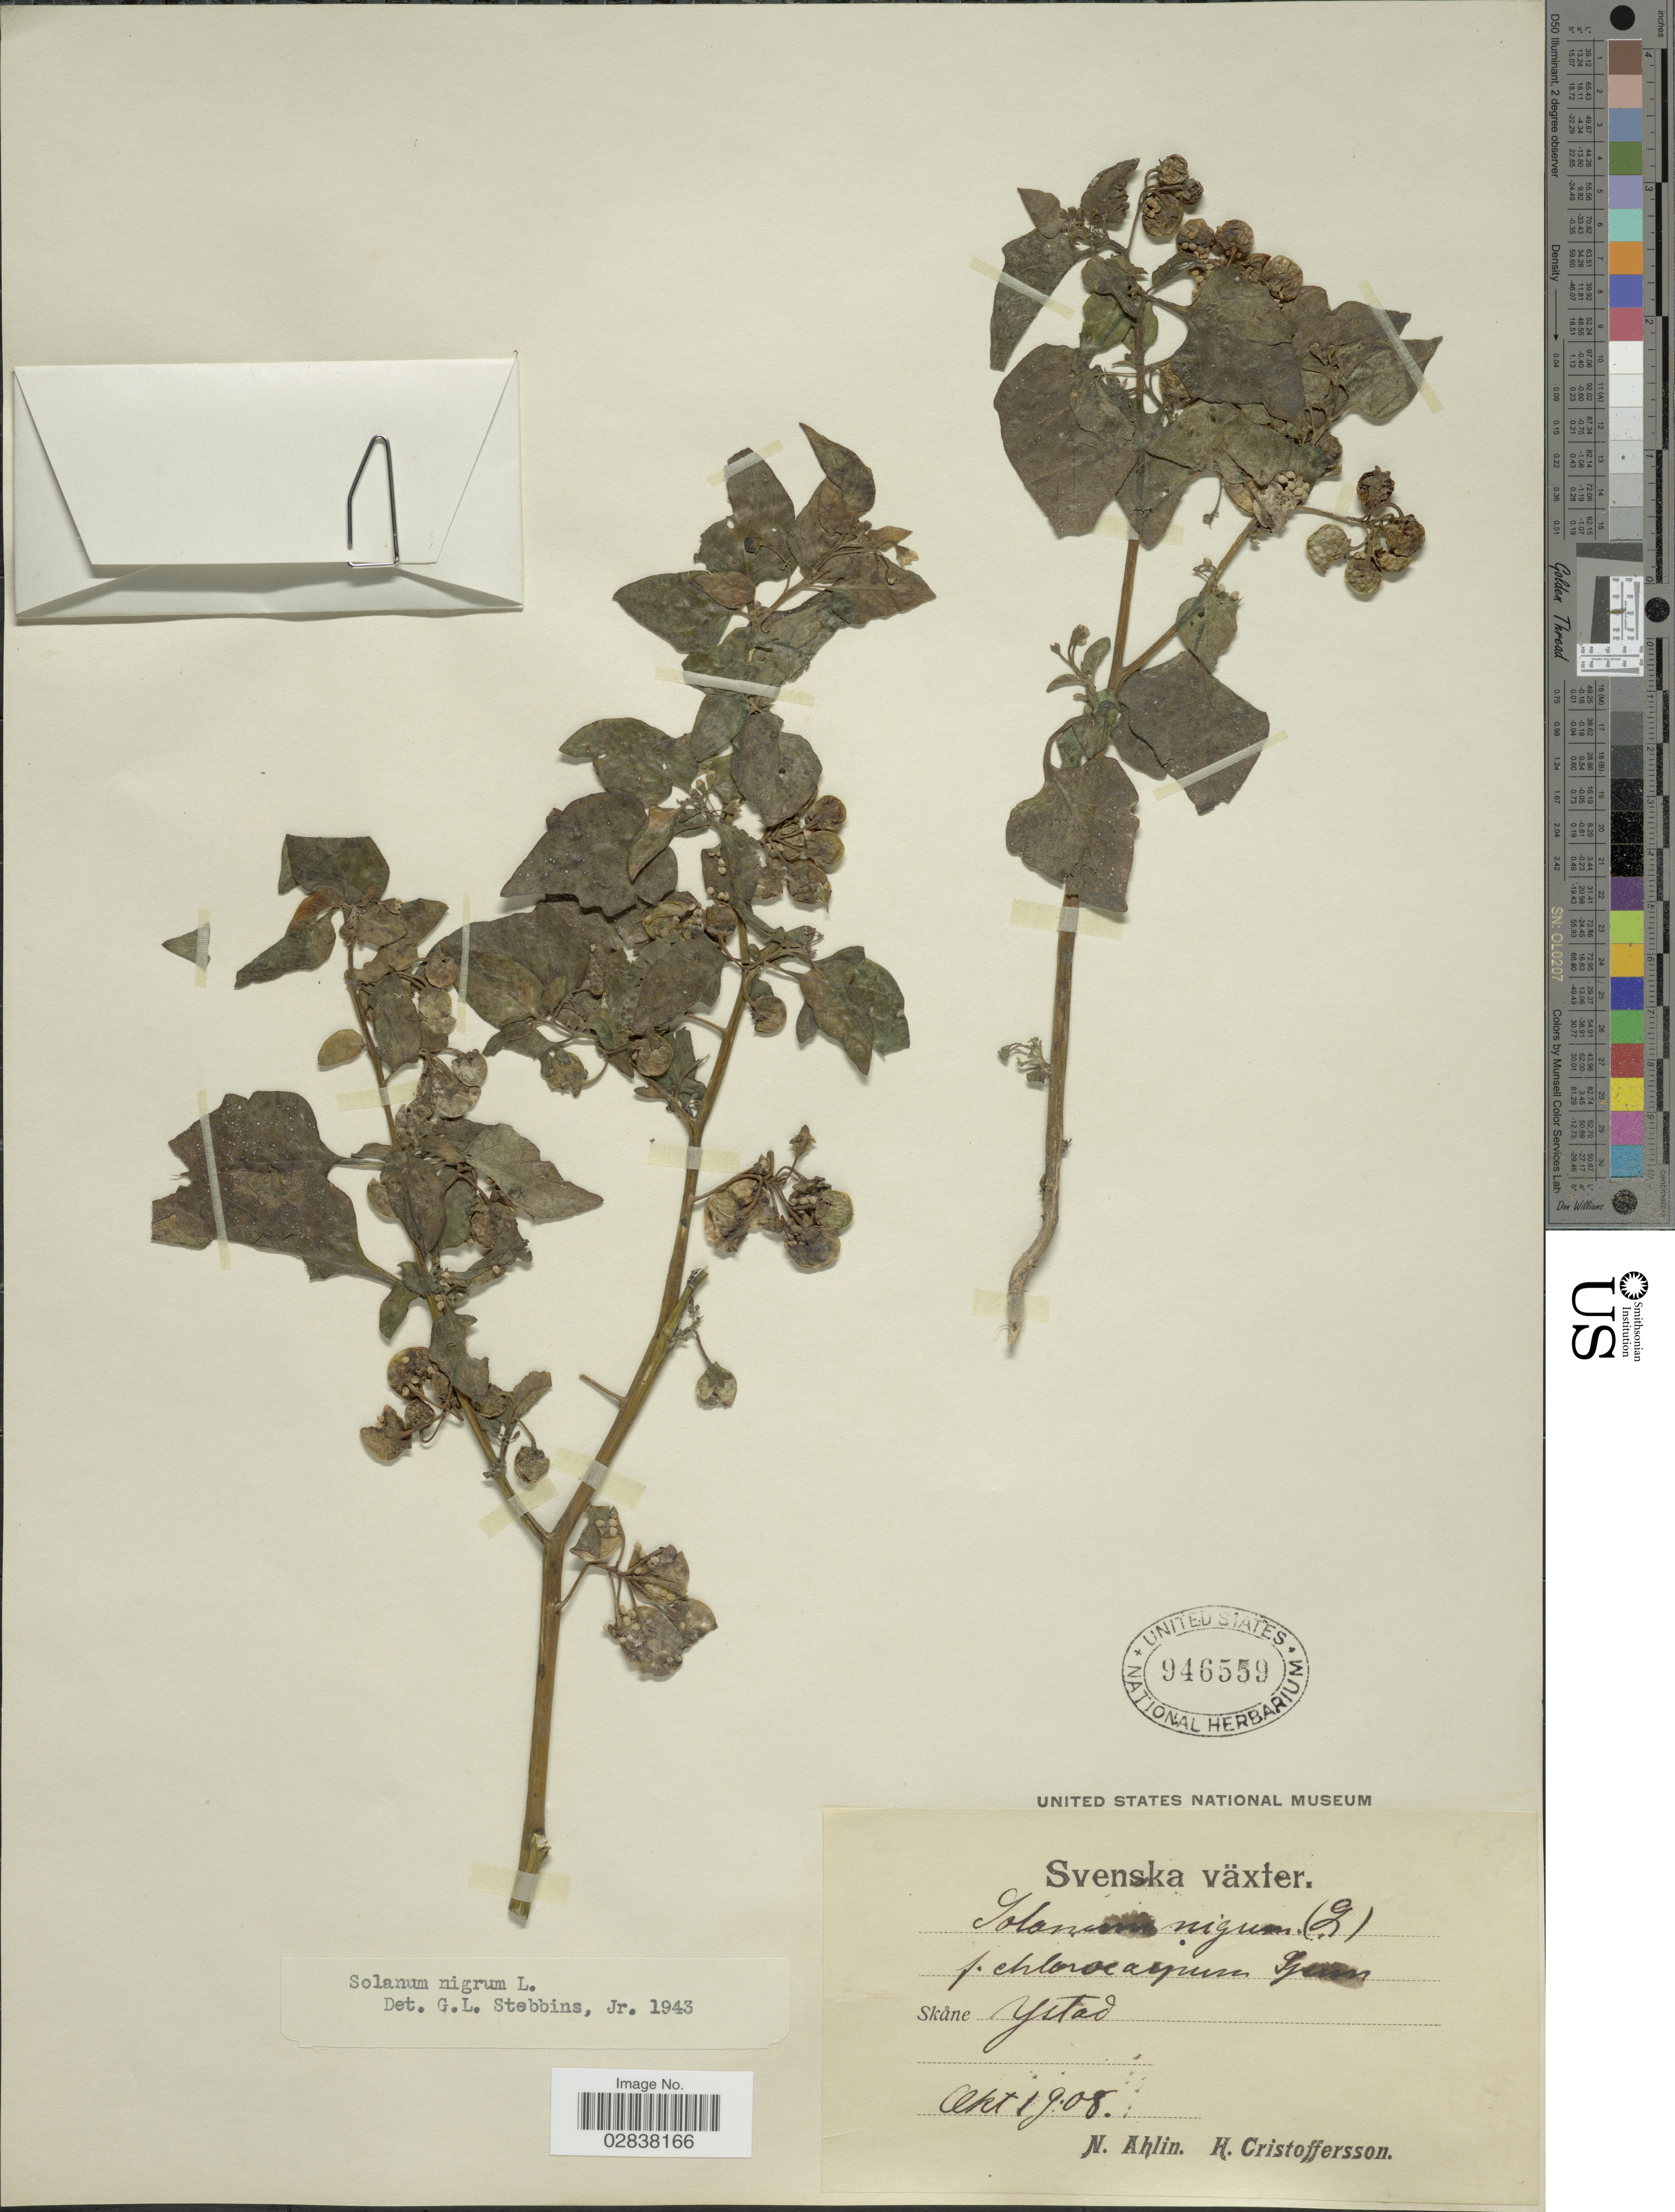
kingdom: Plantae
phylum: Tracheophyta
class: Magnoliopsida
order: Solanales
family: Solanaceae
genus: Solanum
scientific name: Solanum nigrum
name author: L.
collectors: N. Ahlin & H. Cristoffersson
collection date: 1908-10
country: Sweden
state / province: Skåne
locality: Ystad.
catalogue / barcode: US 946559